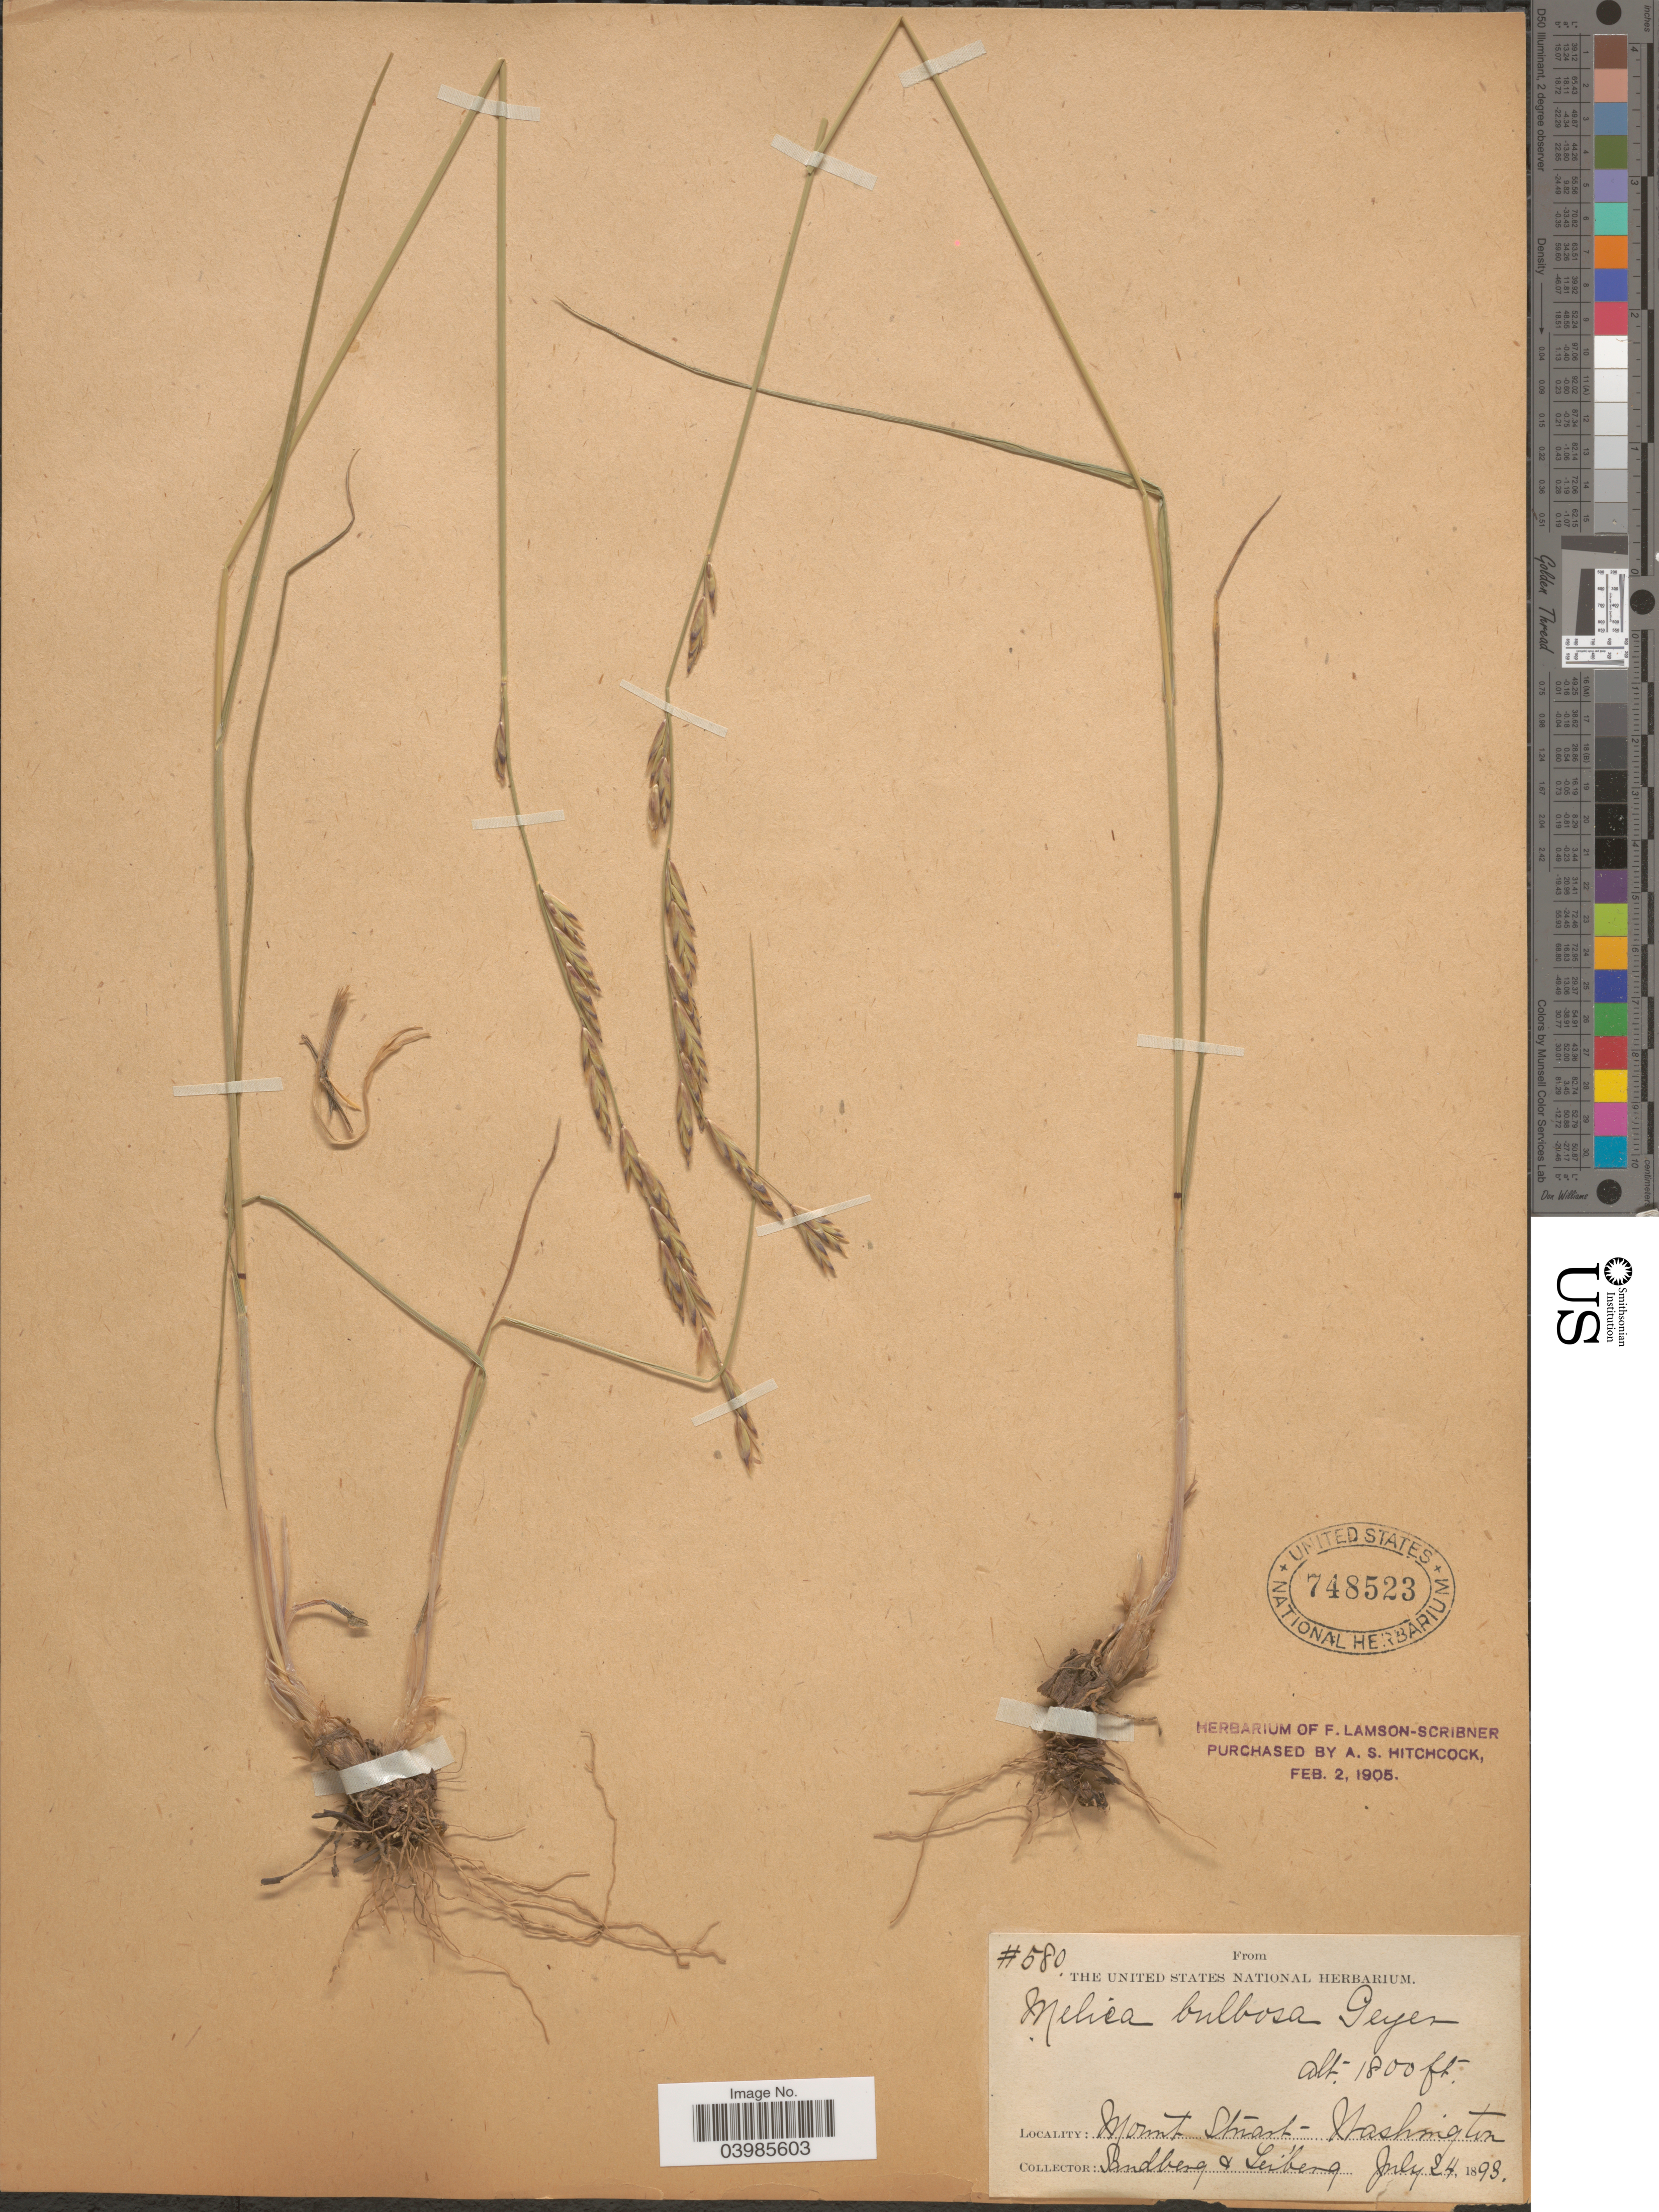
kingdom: Plantae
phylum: Tracheophyta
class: Liliopsida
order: Poales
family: Poaceae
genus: Melica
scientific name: Melica bulbosa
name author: Geyer ex Porter & J.M. Coult.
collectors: Sandberg & -. Leiberg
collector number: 580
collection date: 1893-07-24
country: United States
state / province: Washington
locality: Mount Stuart.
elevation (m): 549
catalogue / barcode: US 748523